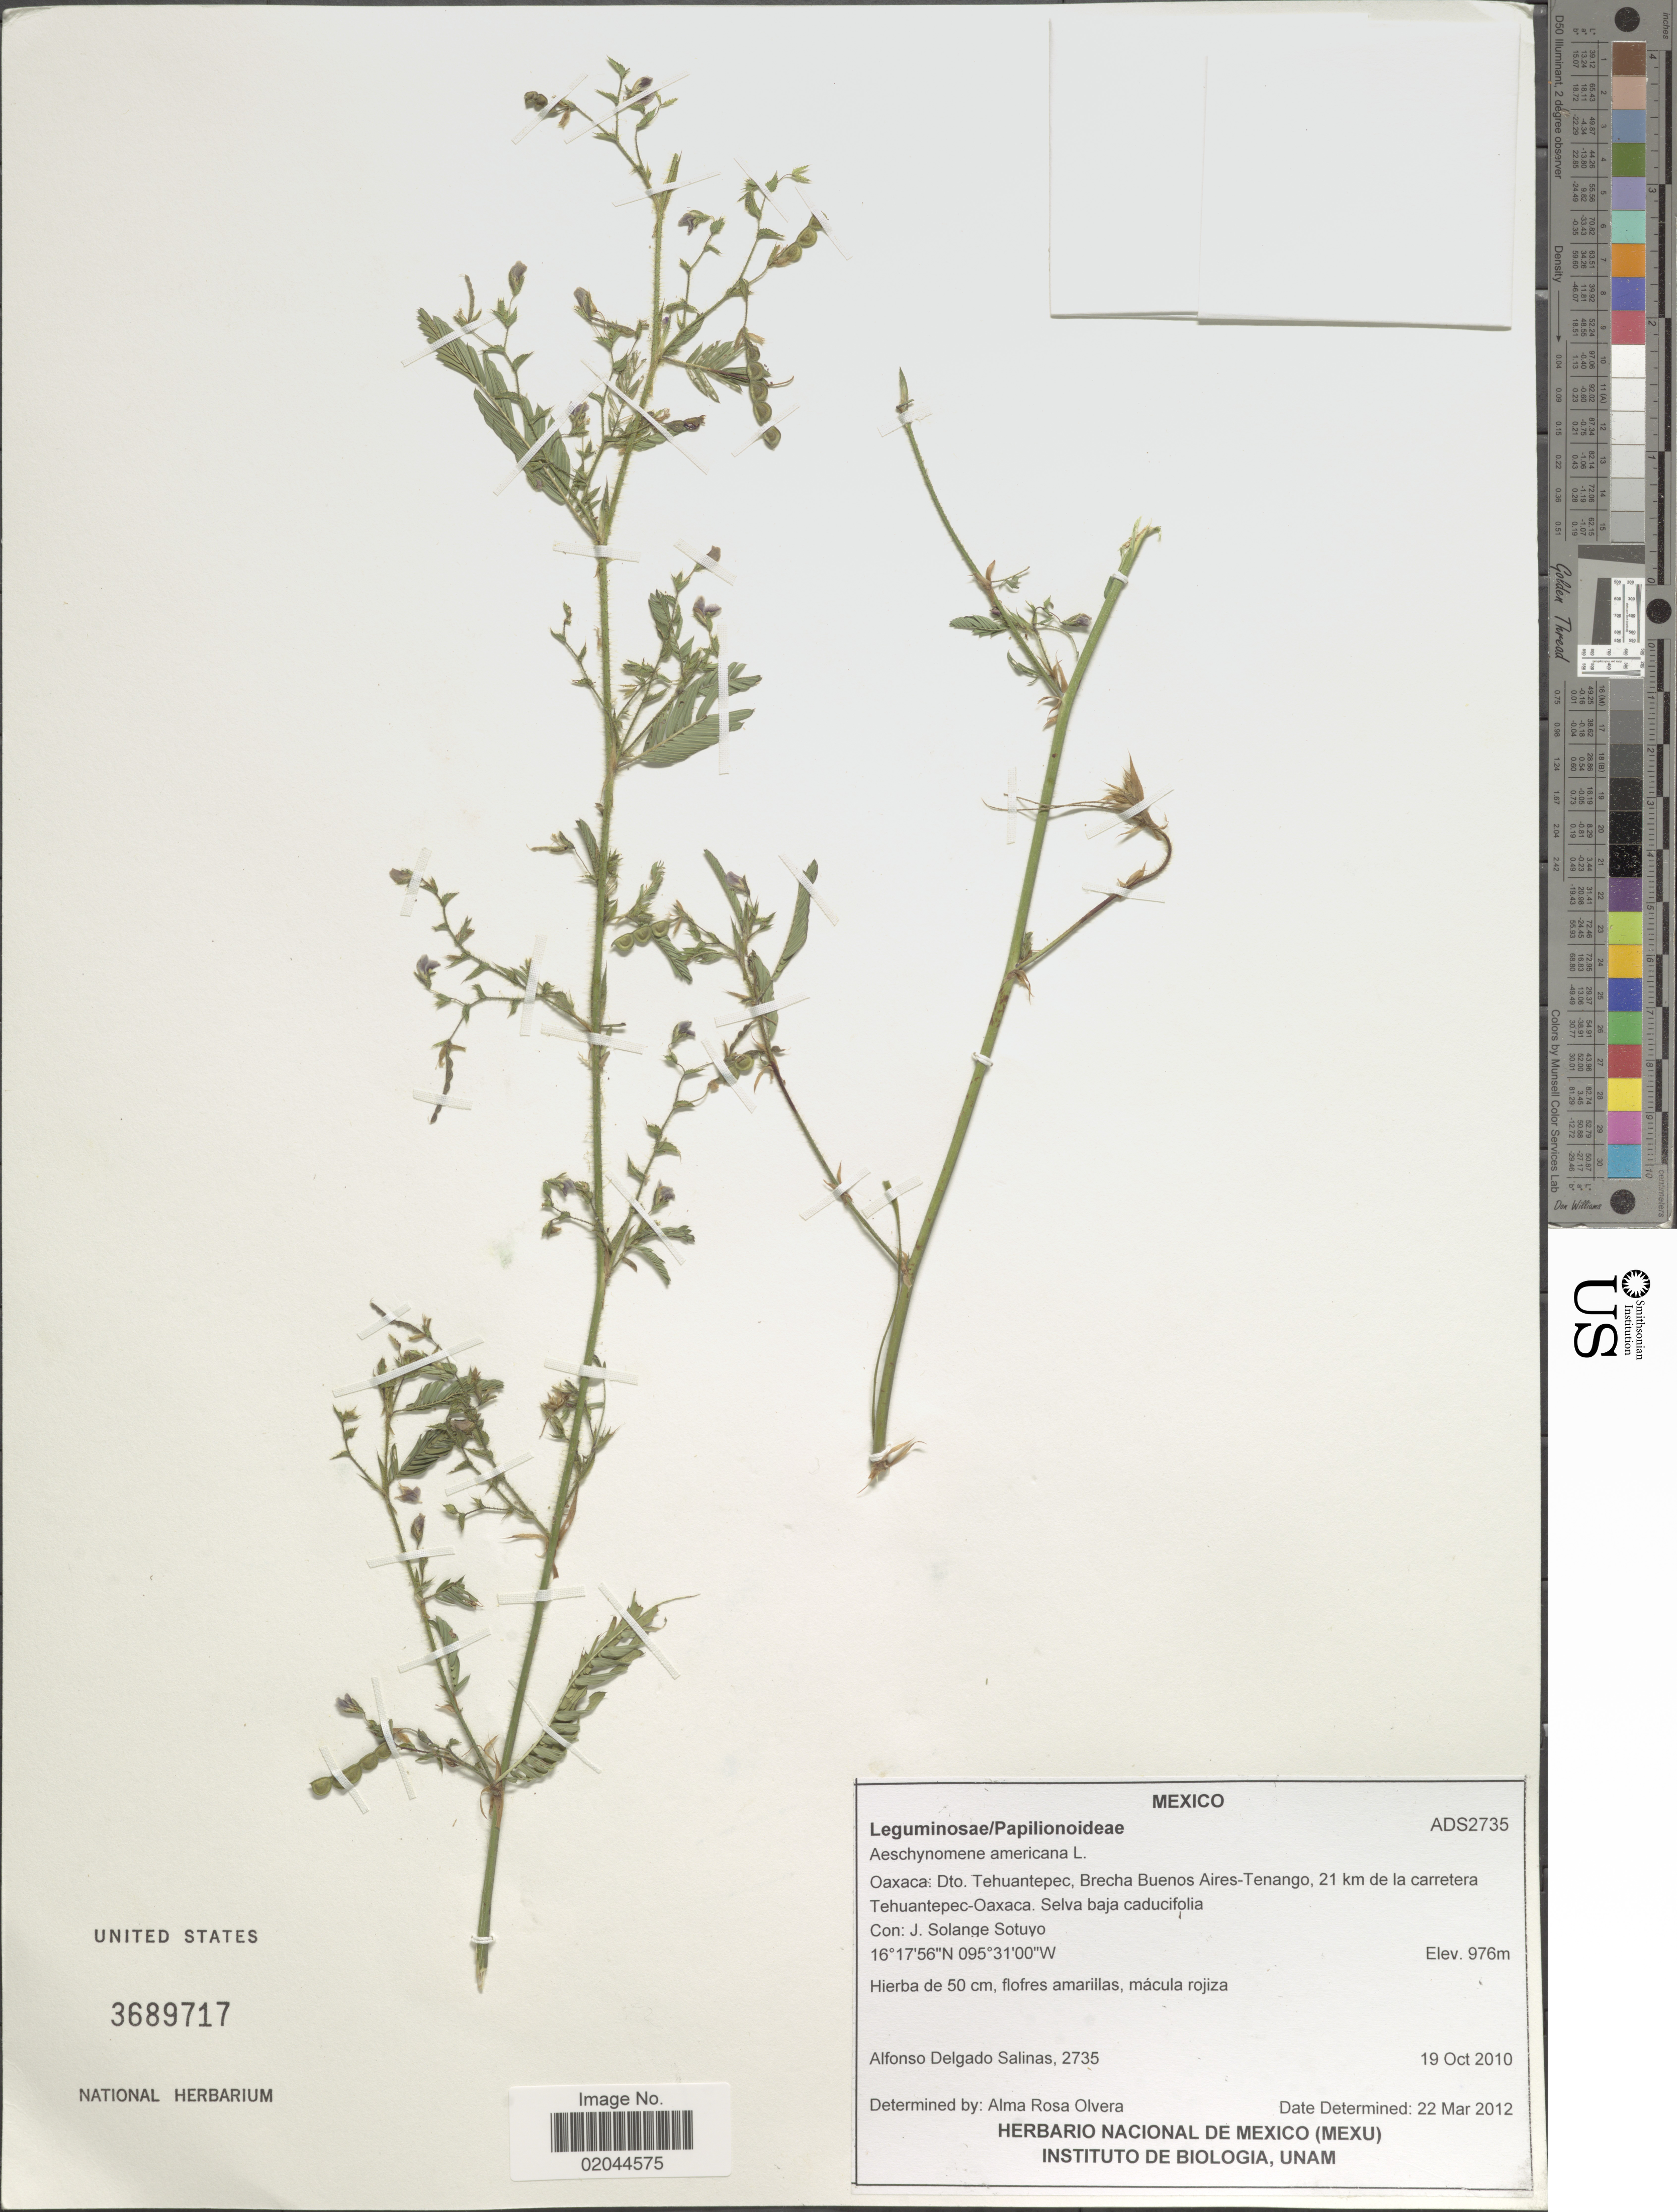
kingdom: Plantae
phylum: Tracheophyta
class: Magnoliopsida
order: Fabales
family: Fabaceae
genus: Aeschynomene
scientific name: Aeschynomene americana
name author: L.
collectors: A. Delgado S. & J. Sotuyo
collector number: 2735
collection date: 2010-10-19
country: Mexico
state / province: Oaxaca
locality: Dto, Tehuantepec, Brecha Buenos Aires-Tenango, 21 km de la carretera Tehuantepec-Oaxaca, Selva baja caducifolia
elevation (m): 976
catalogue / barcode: US 3689717